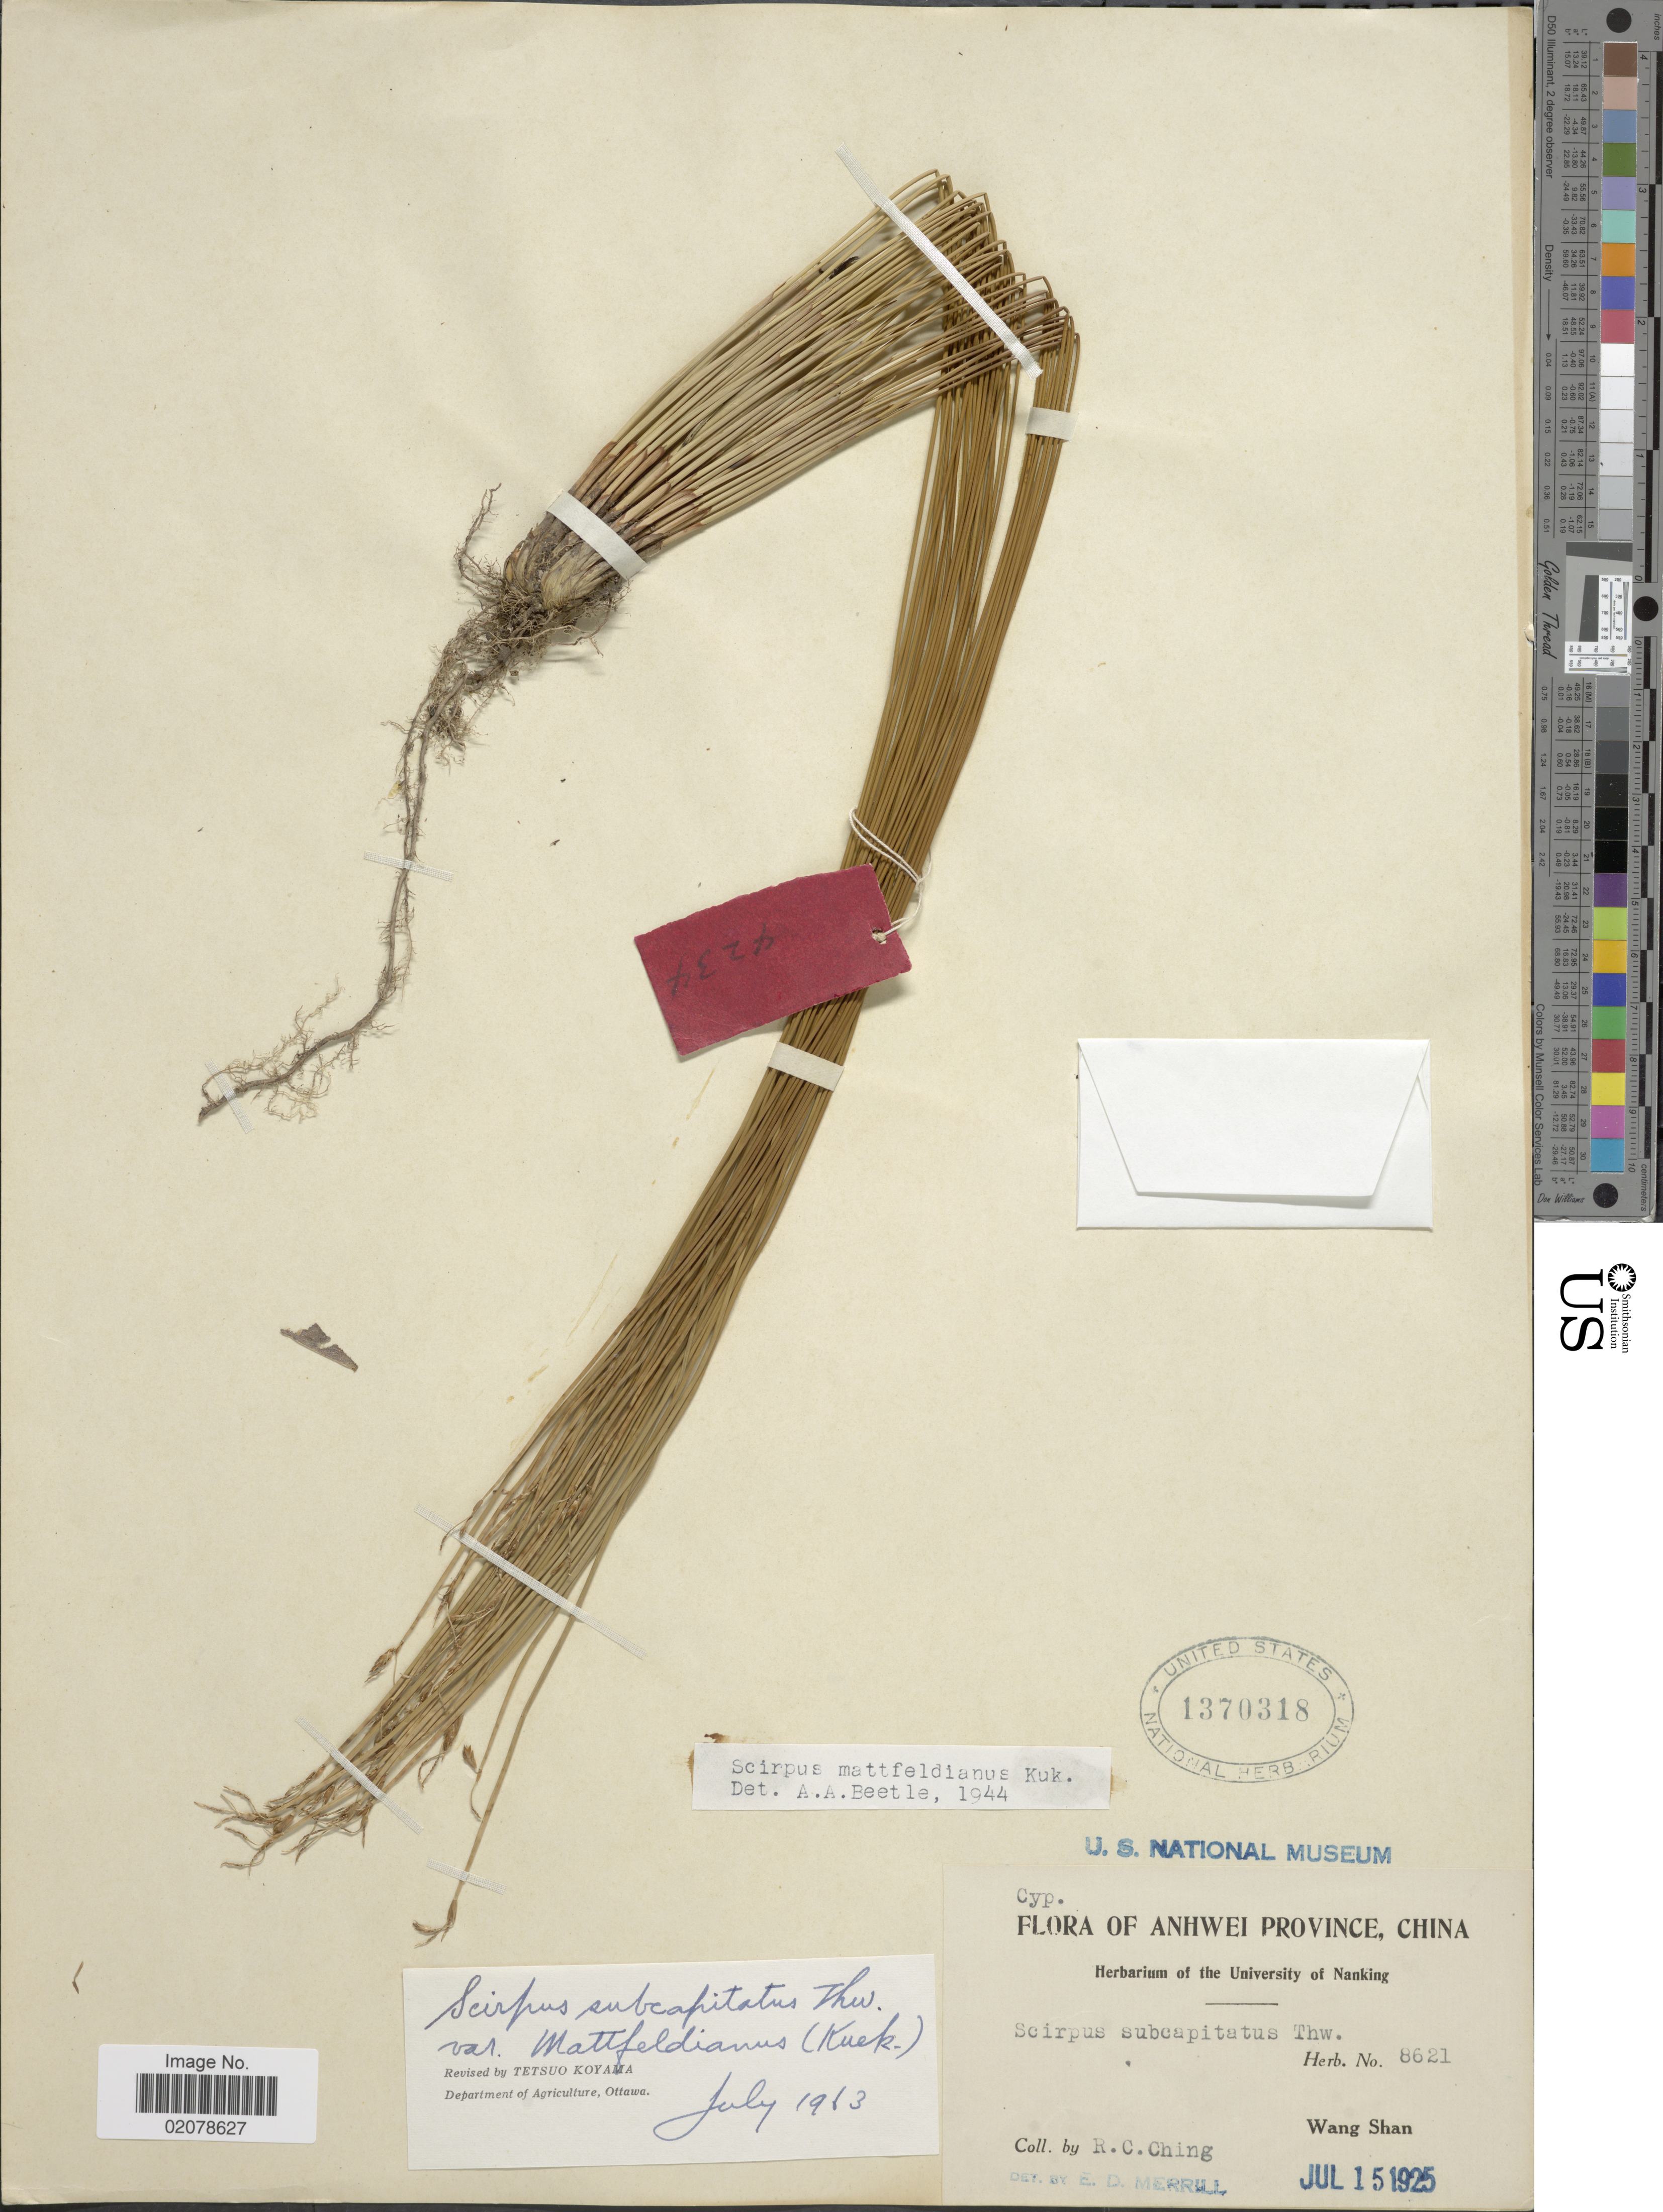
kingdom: Plantae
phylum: Tracheophyta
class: Liliopsida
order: Poales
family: Cyperaceae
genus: Trichophorum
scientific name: Trichophorum mattfeldianum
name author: (Kük.) Liang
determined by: Strong, Mark T., (BOT), Smithsonian Institution - National Museum of Natural History (UNITED STATES)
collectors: R. C. Ching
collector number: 8621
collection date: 1925-07-15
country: China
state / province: Anhui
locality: Anhwei Province. Wang Shan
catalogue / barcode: US 1370318